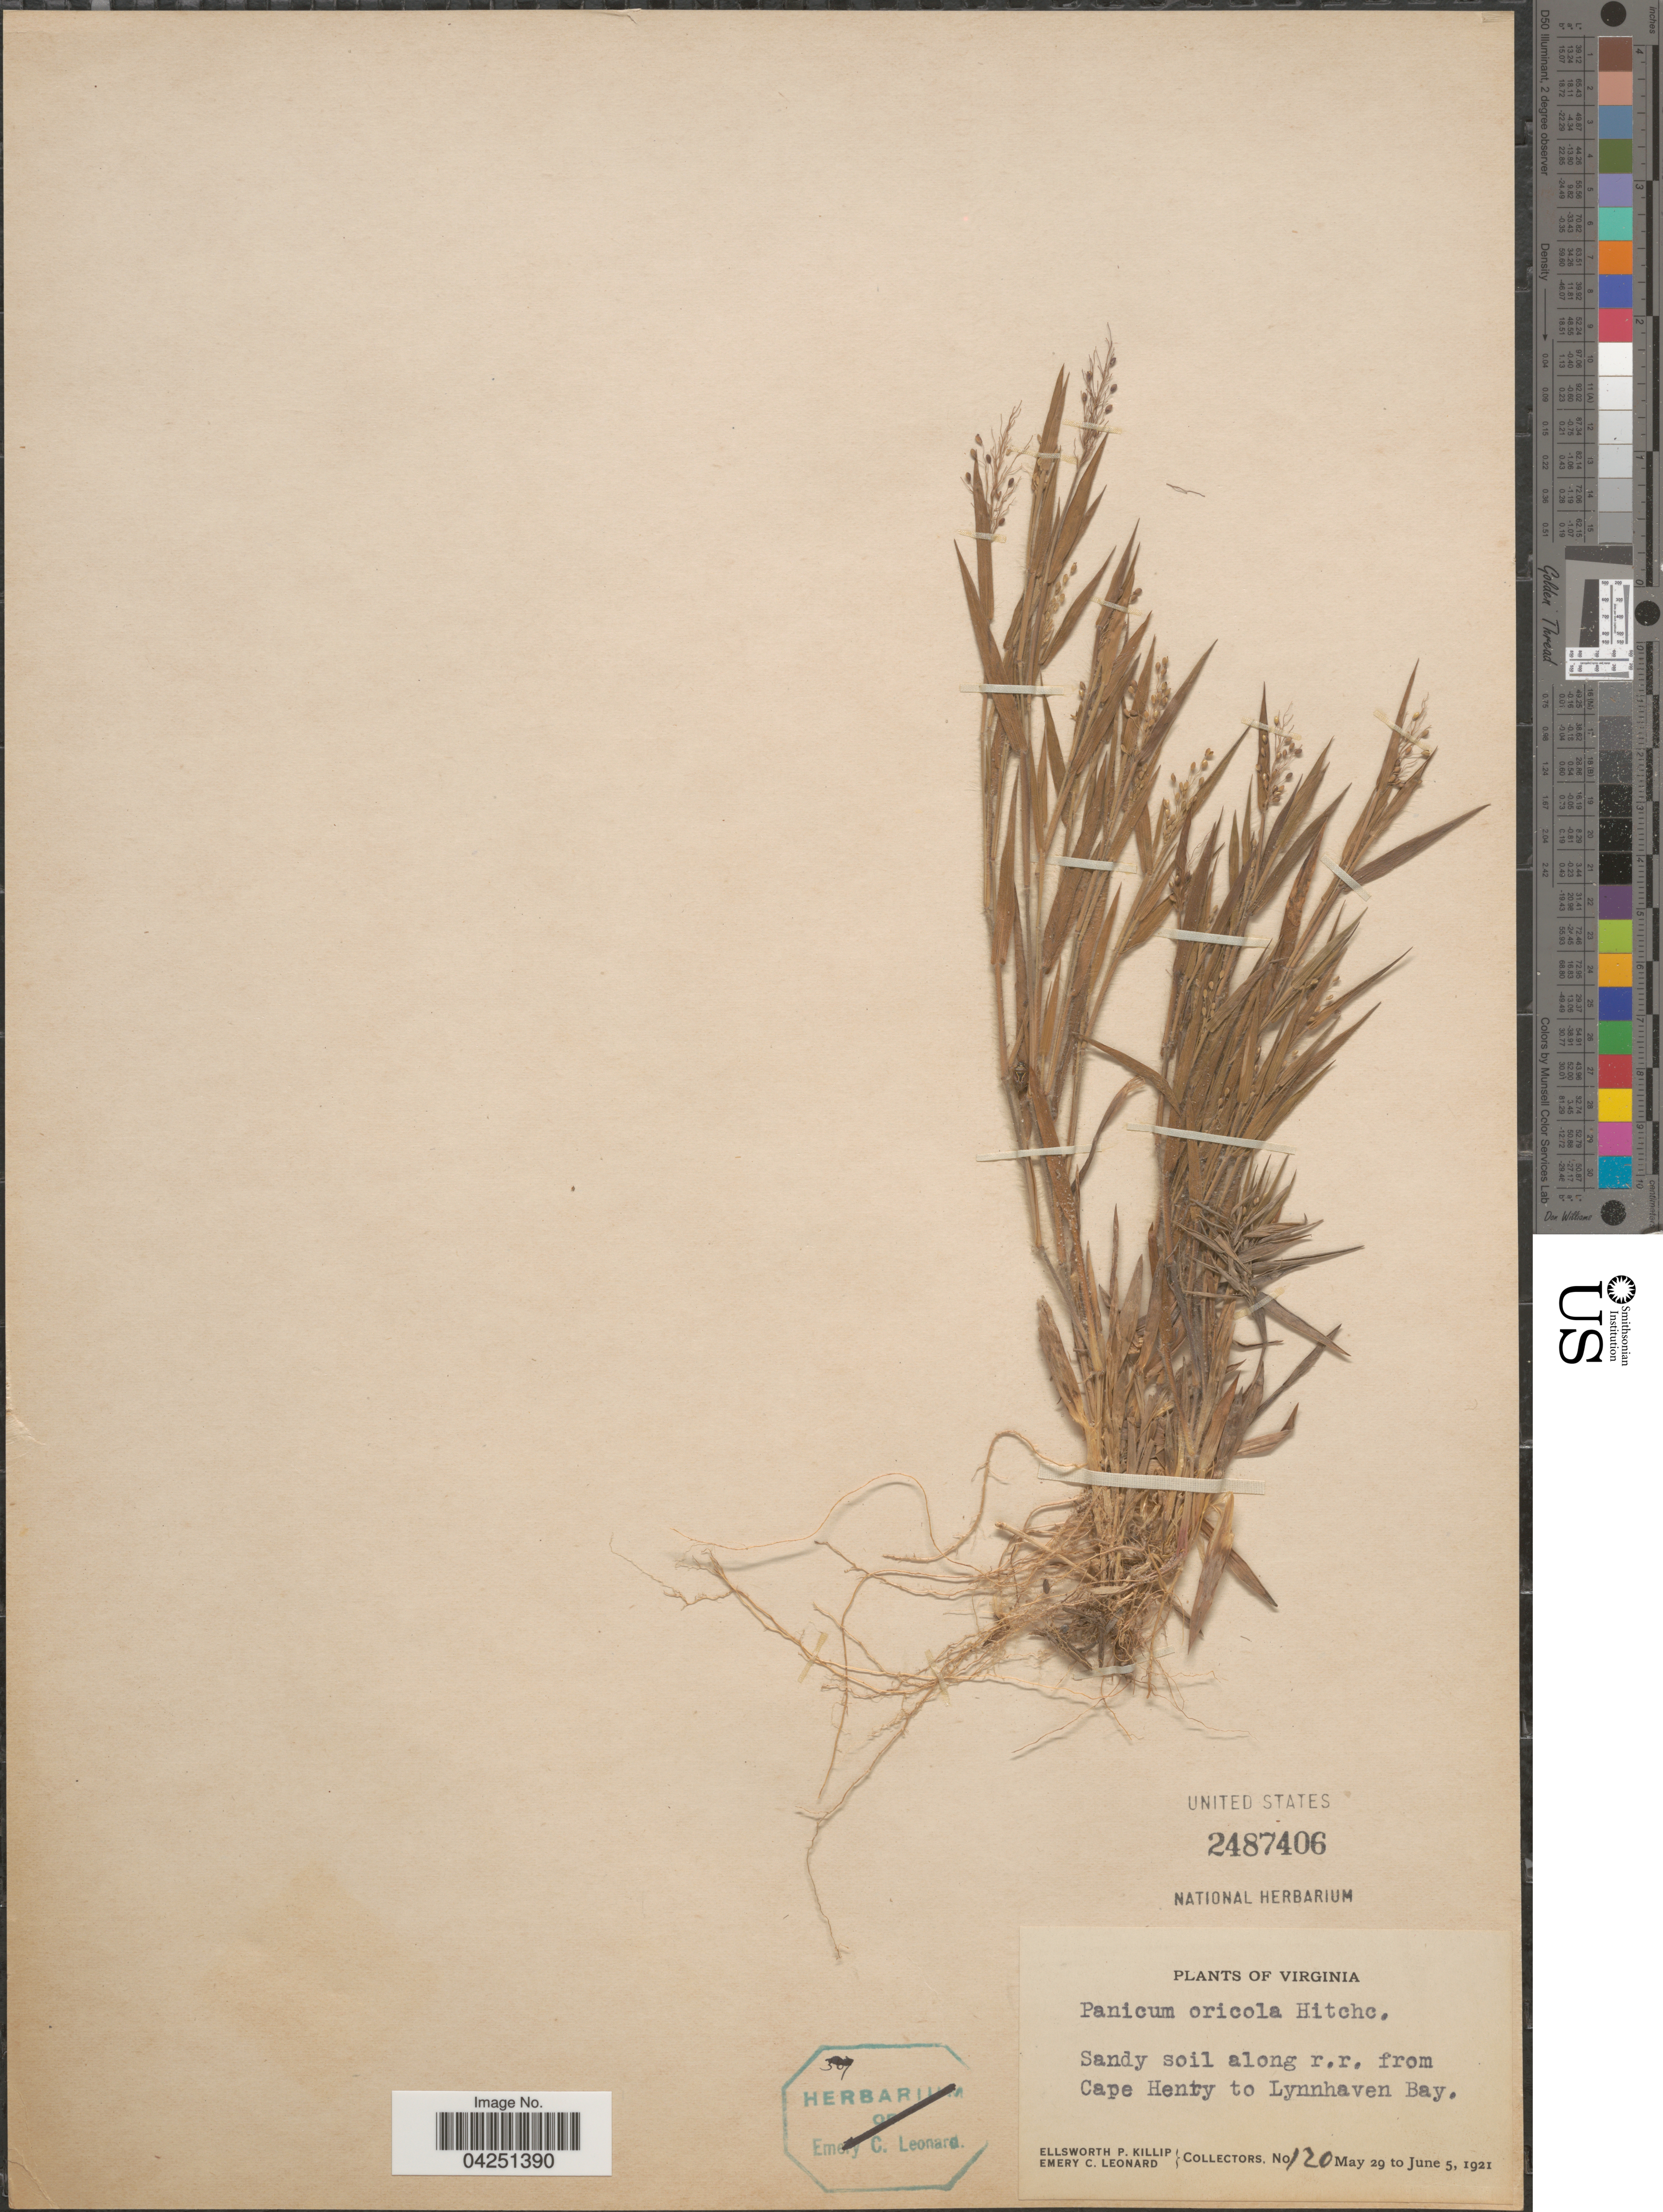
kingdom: Plantae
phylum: Tracheophyta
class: Liliopsida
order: Poales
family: Poaceae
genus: Dichanthelium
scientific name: Dichanthelium acuminatum var. acuminatum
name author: (Sw.) Gould & C.A. Clark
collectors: E. P. Killip & E. C. Leonard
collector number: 120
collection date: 1921-05-29/1921-06-05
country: United States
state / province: Virginia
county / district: City of Virginia Beach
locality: Sandy soil along r.r. from Cape Henry to Lynnhaven Bay.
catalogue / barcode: US 2487406